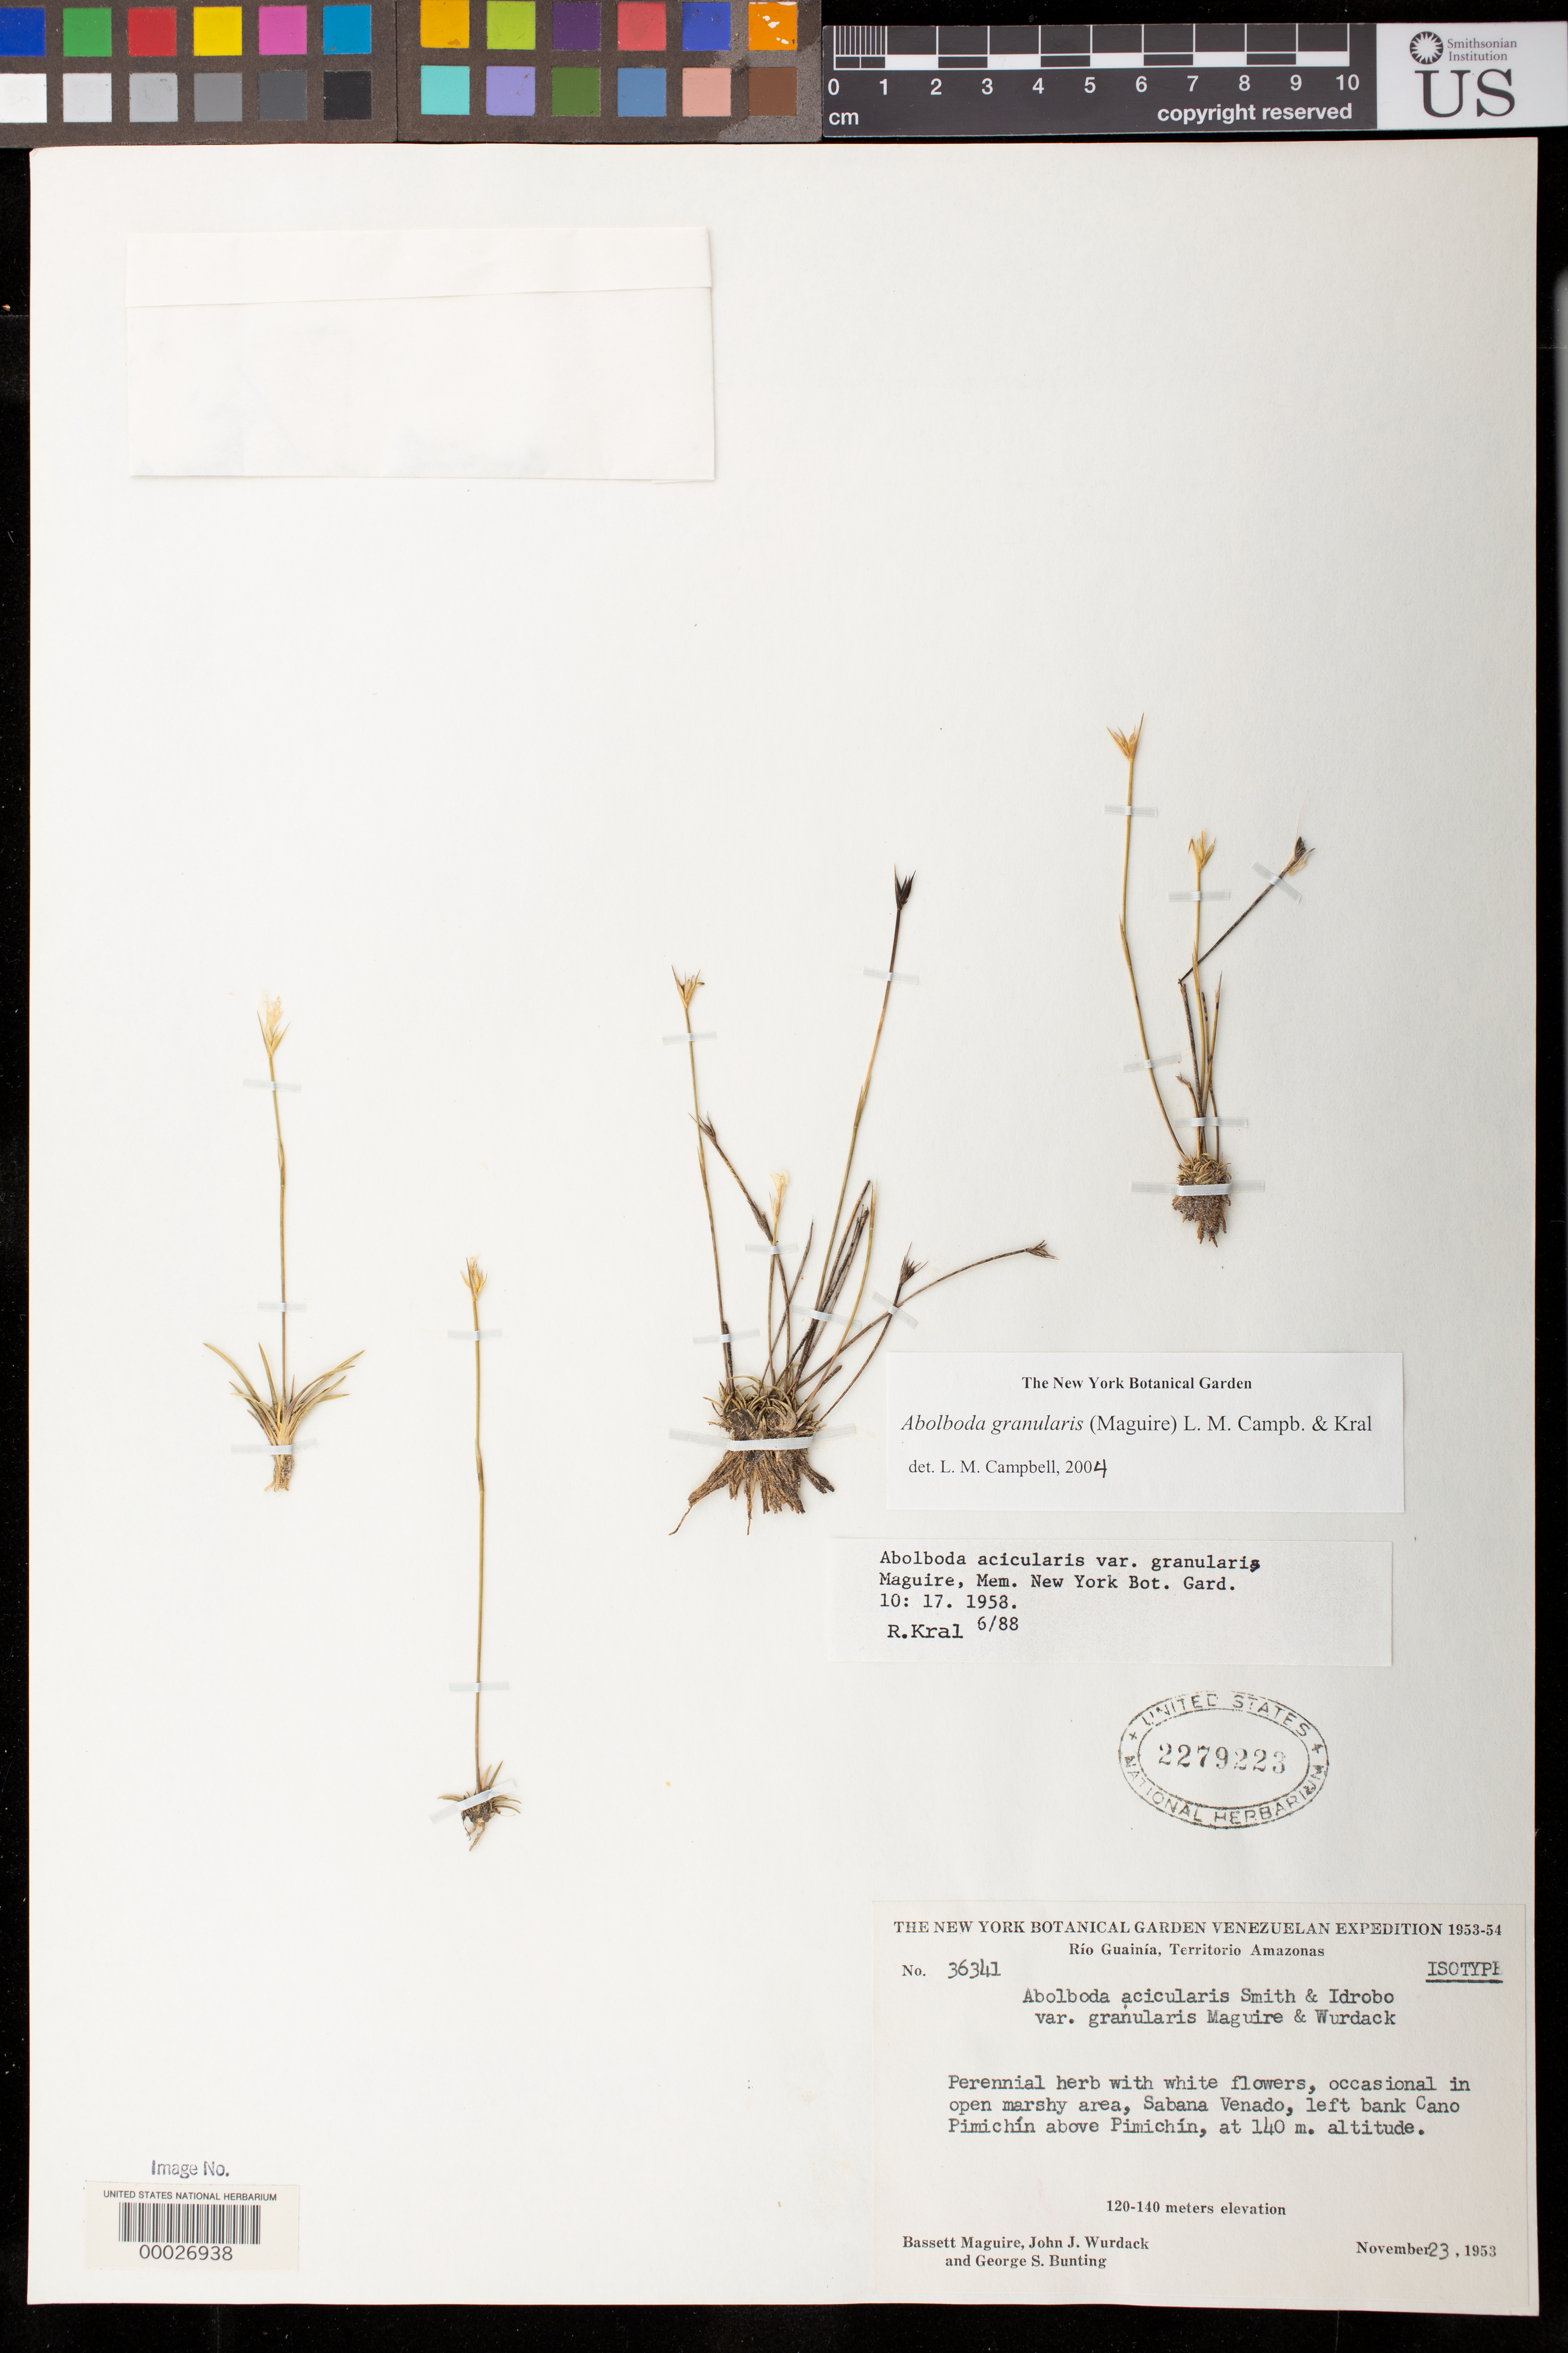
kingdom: Plantae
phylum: Tracheophyta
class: Liliopsida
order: Poales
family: Xyridaceae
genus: Abolboda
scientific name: Abolboda acicularis var. granularis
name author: Maguire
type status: Isotype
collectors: B. Maguire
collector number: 36341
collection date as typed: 23 Nov 1953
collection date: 1953-11-23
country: Venezuela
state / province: Amazonas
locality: Rio Guiania, Sabana Venado.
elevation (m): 120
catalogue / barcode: US 2279223